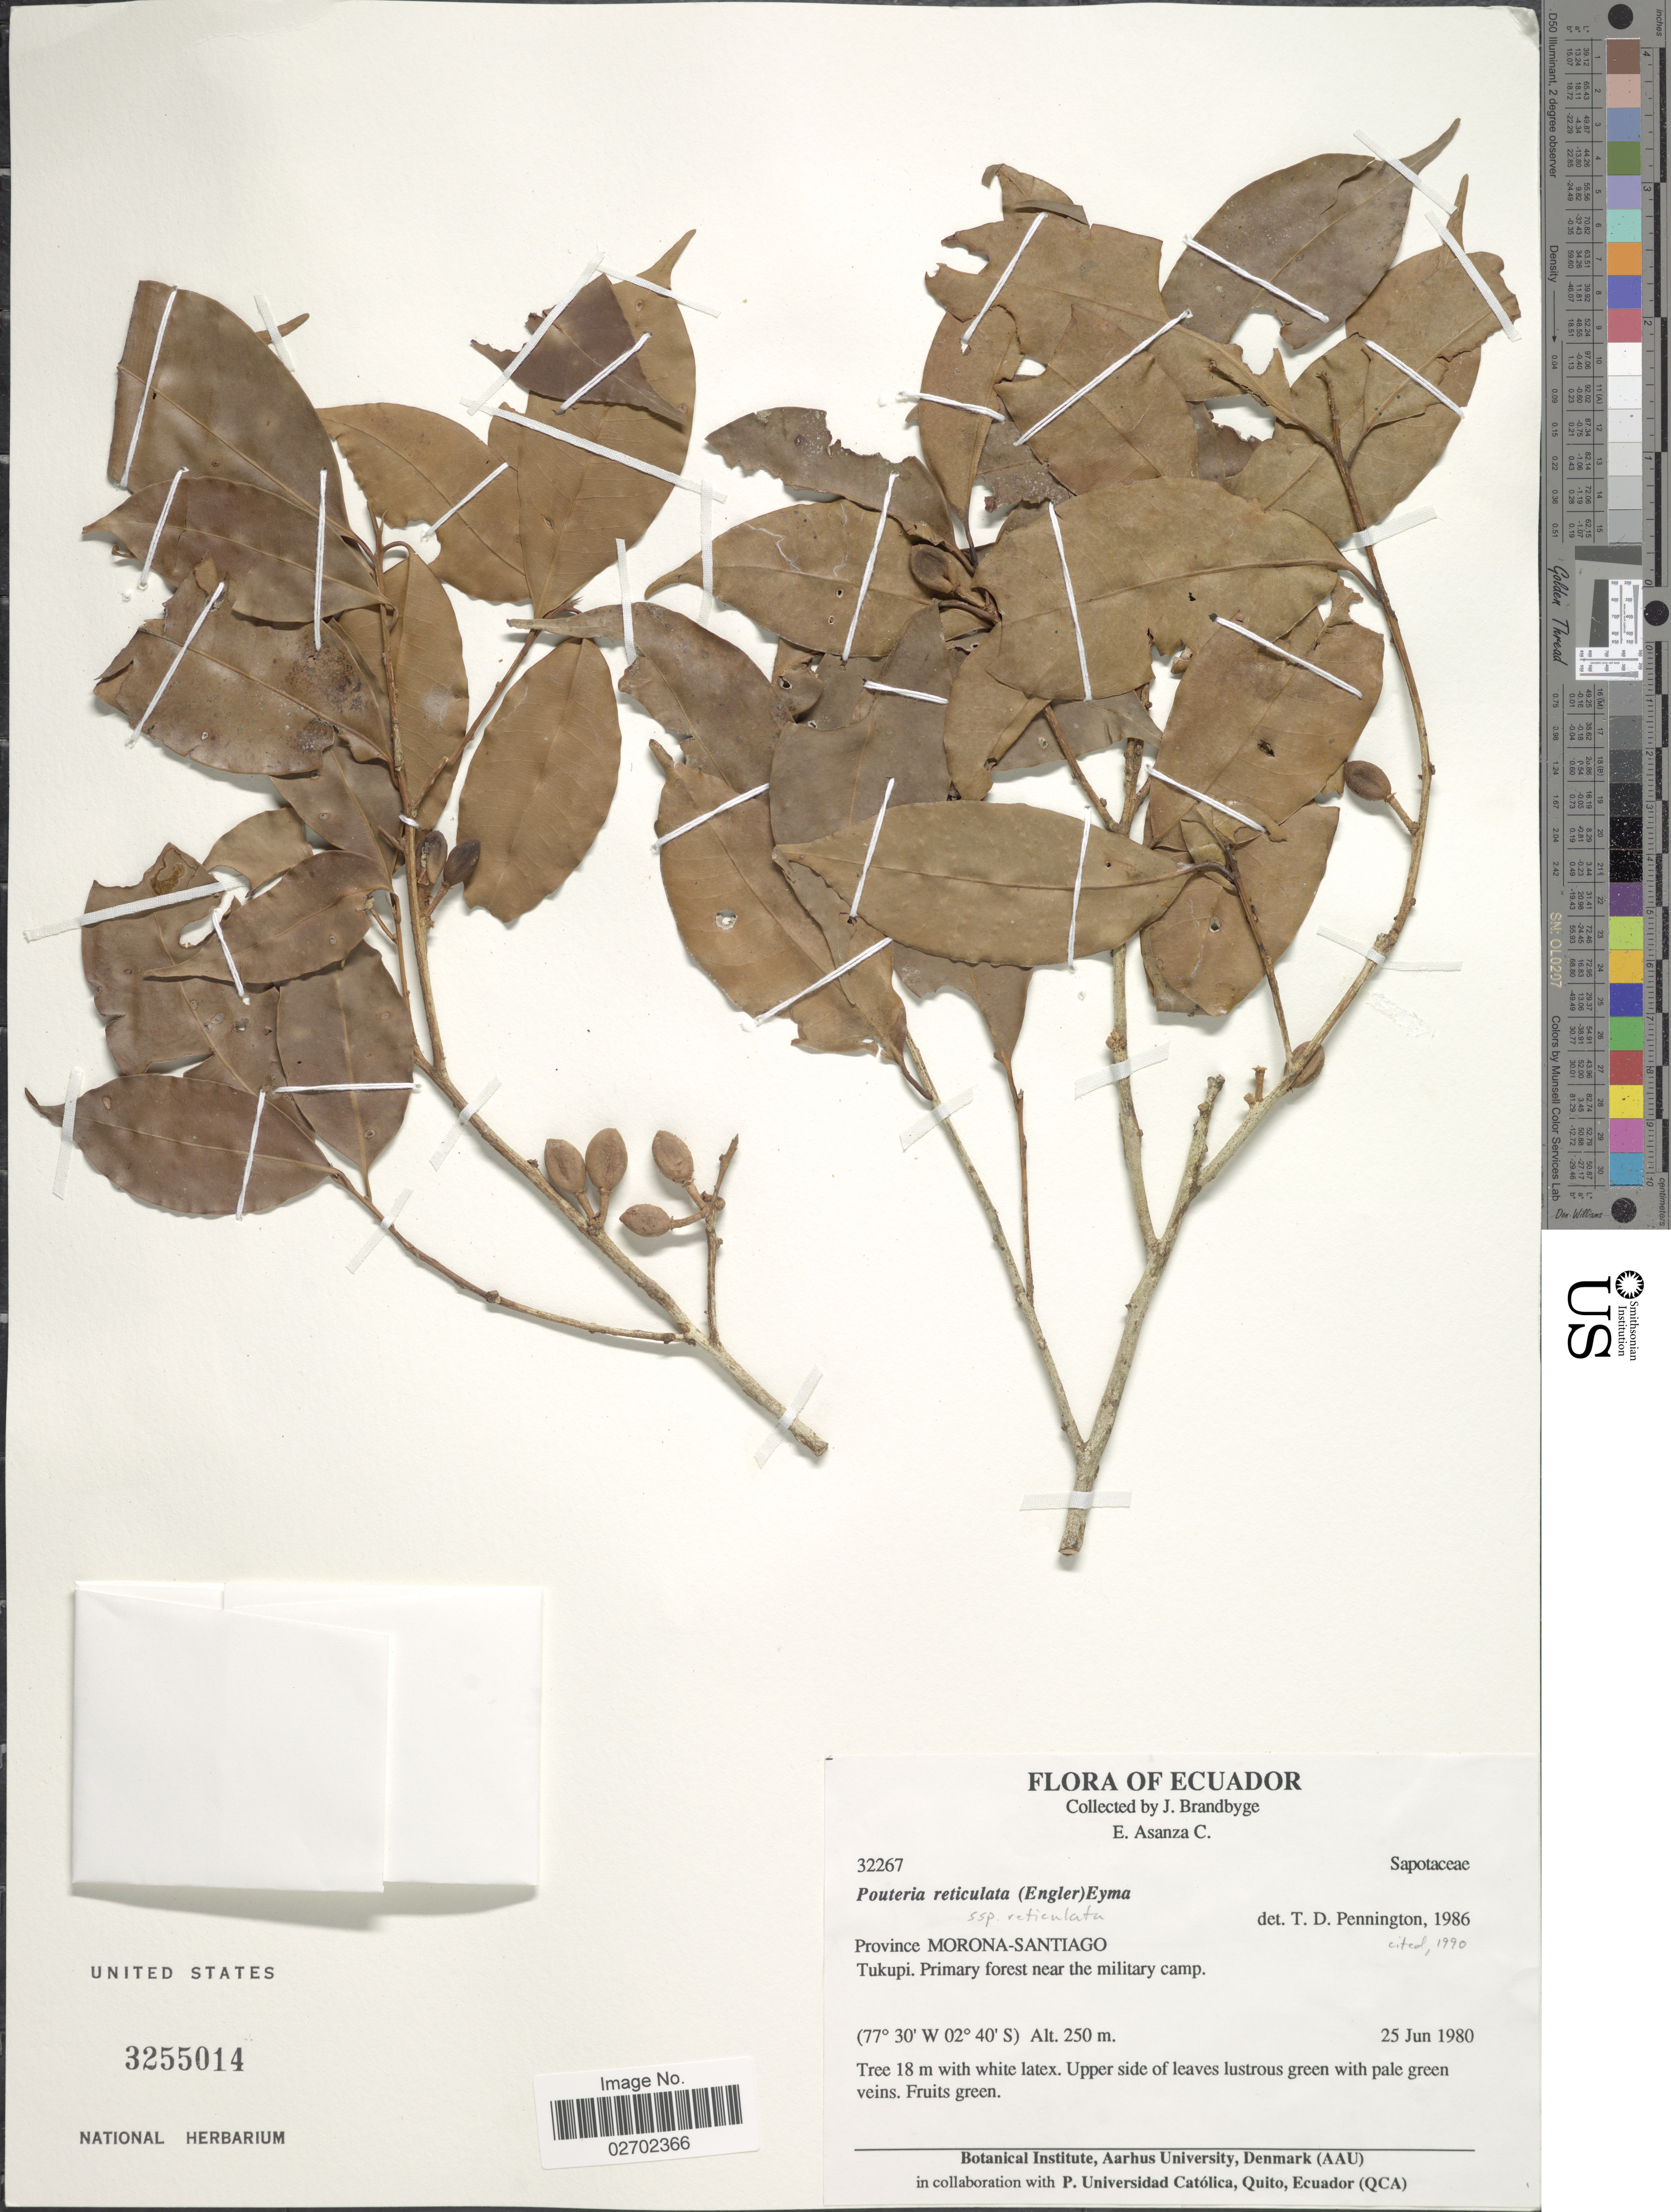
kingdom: Plantae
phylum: Tracheophyta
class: Magnoliopsida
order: Ericales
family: Sapotaceae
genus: Pouteria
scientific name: Pouteria reticulata subsp. reticulata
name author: (Engl.) Eyma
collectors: J. Brandbyge & E. Asanza C.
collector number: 32267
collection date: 1980-06-25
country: Ecuador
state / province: Morona-Santiago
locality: Tukupi. Primary forest near the military camp.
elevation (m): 250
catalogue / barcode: US 3255014